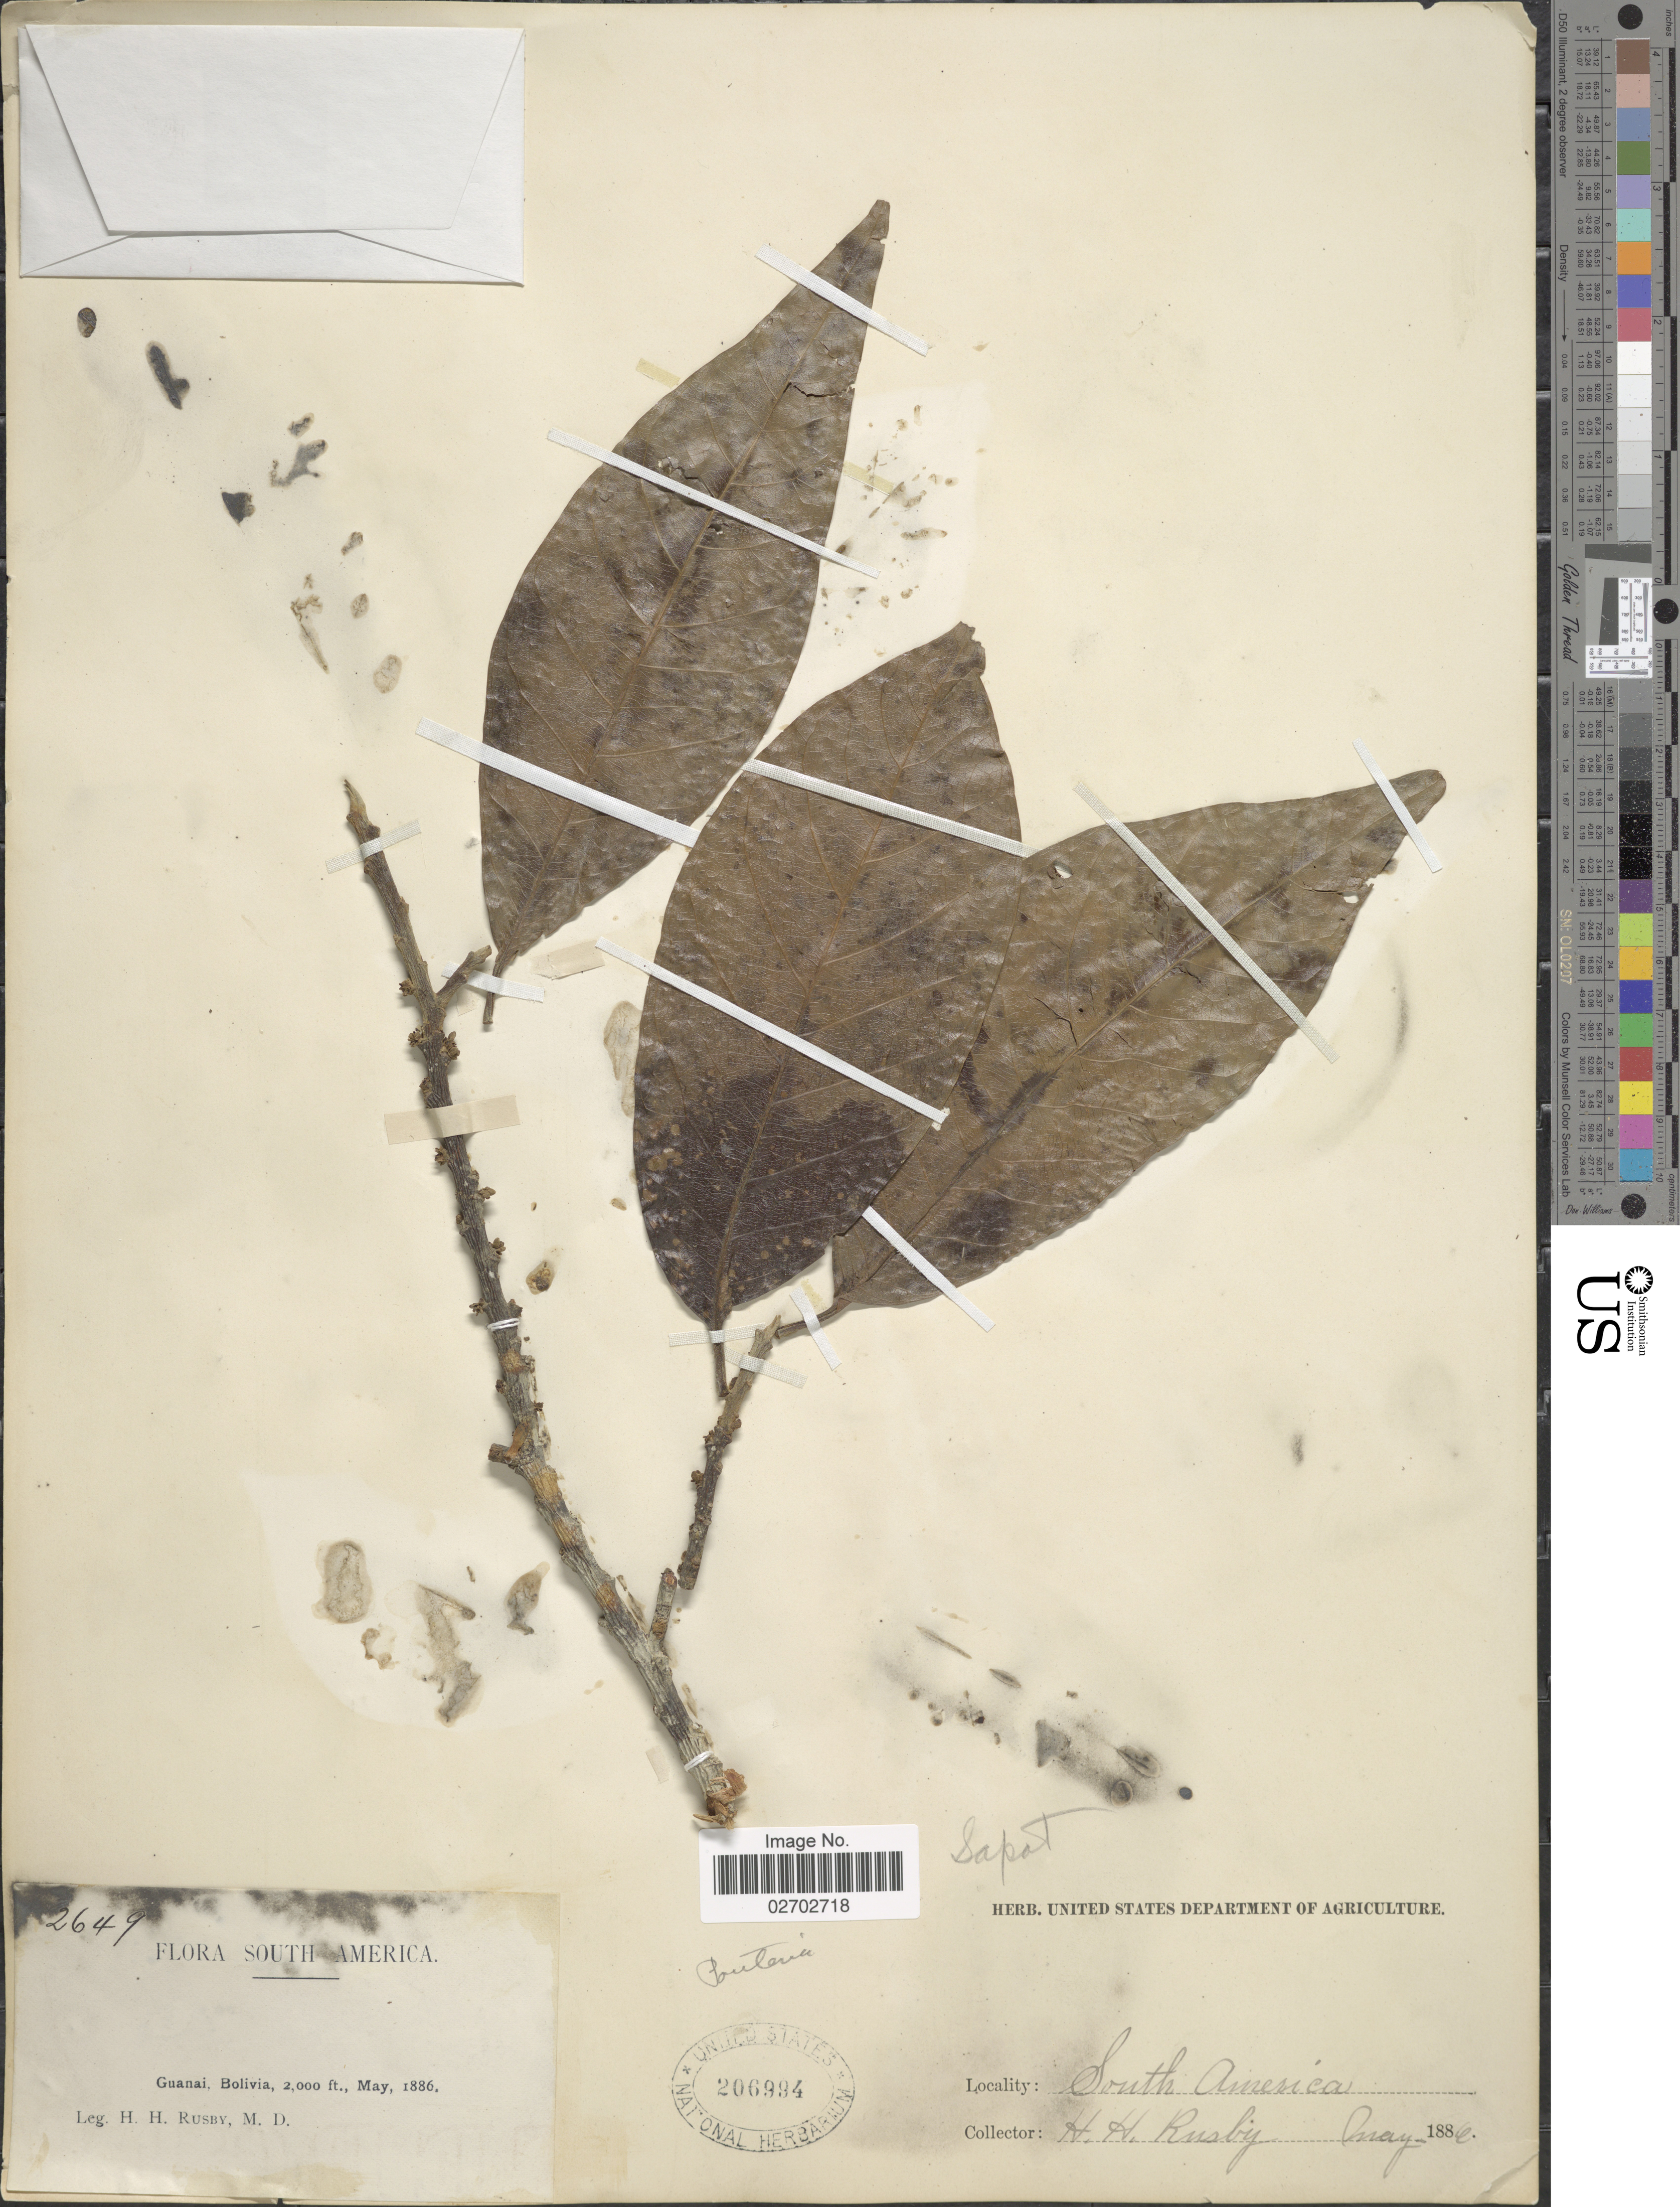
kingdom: Plantae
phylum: Tracheophyta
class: Magnoliopsida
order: Ericales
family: Sapotaceae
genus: Pouteria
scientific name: Pouteria sp.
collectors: H. H. Rusby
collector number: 2649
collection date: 1886-05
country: Bolivia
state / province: La Páz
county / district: Larecaja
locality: Guanay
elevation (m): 610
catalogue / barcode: US 206994